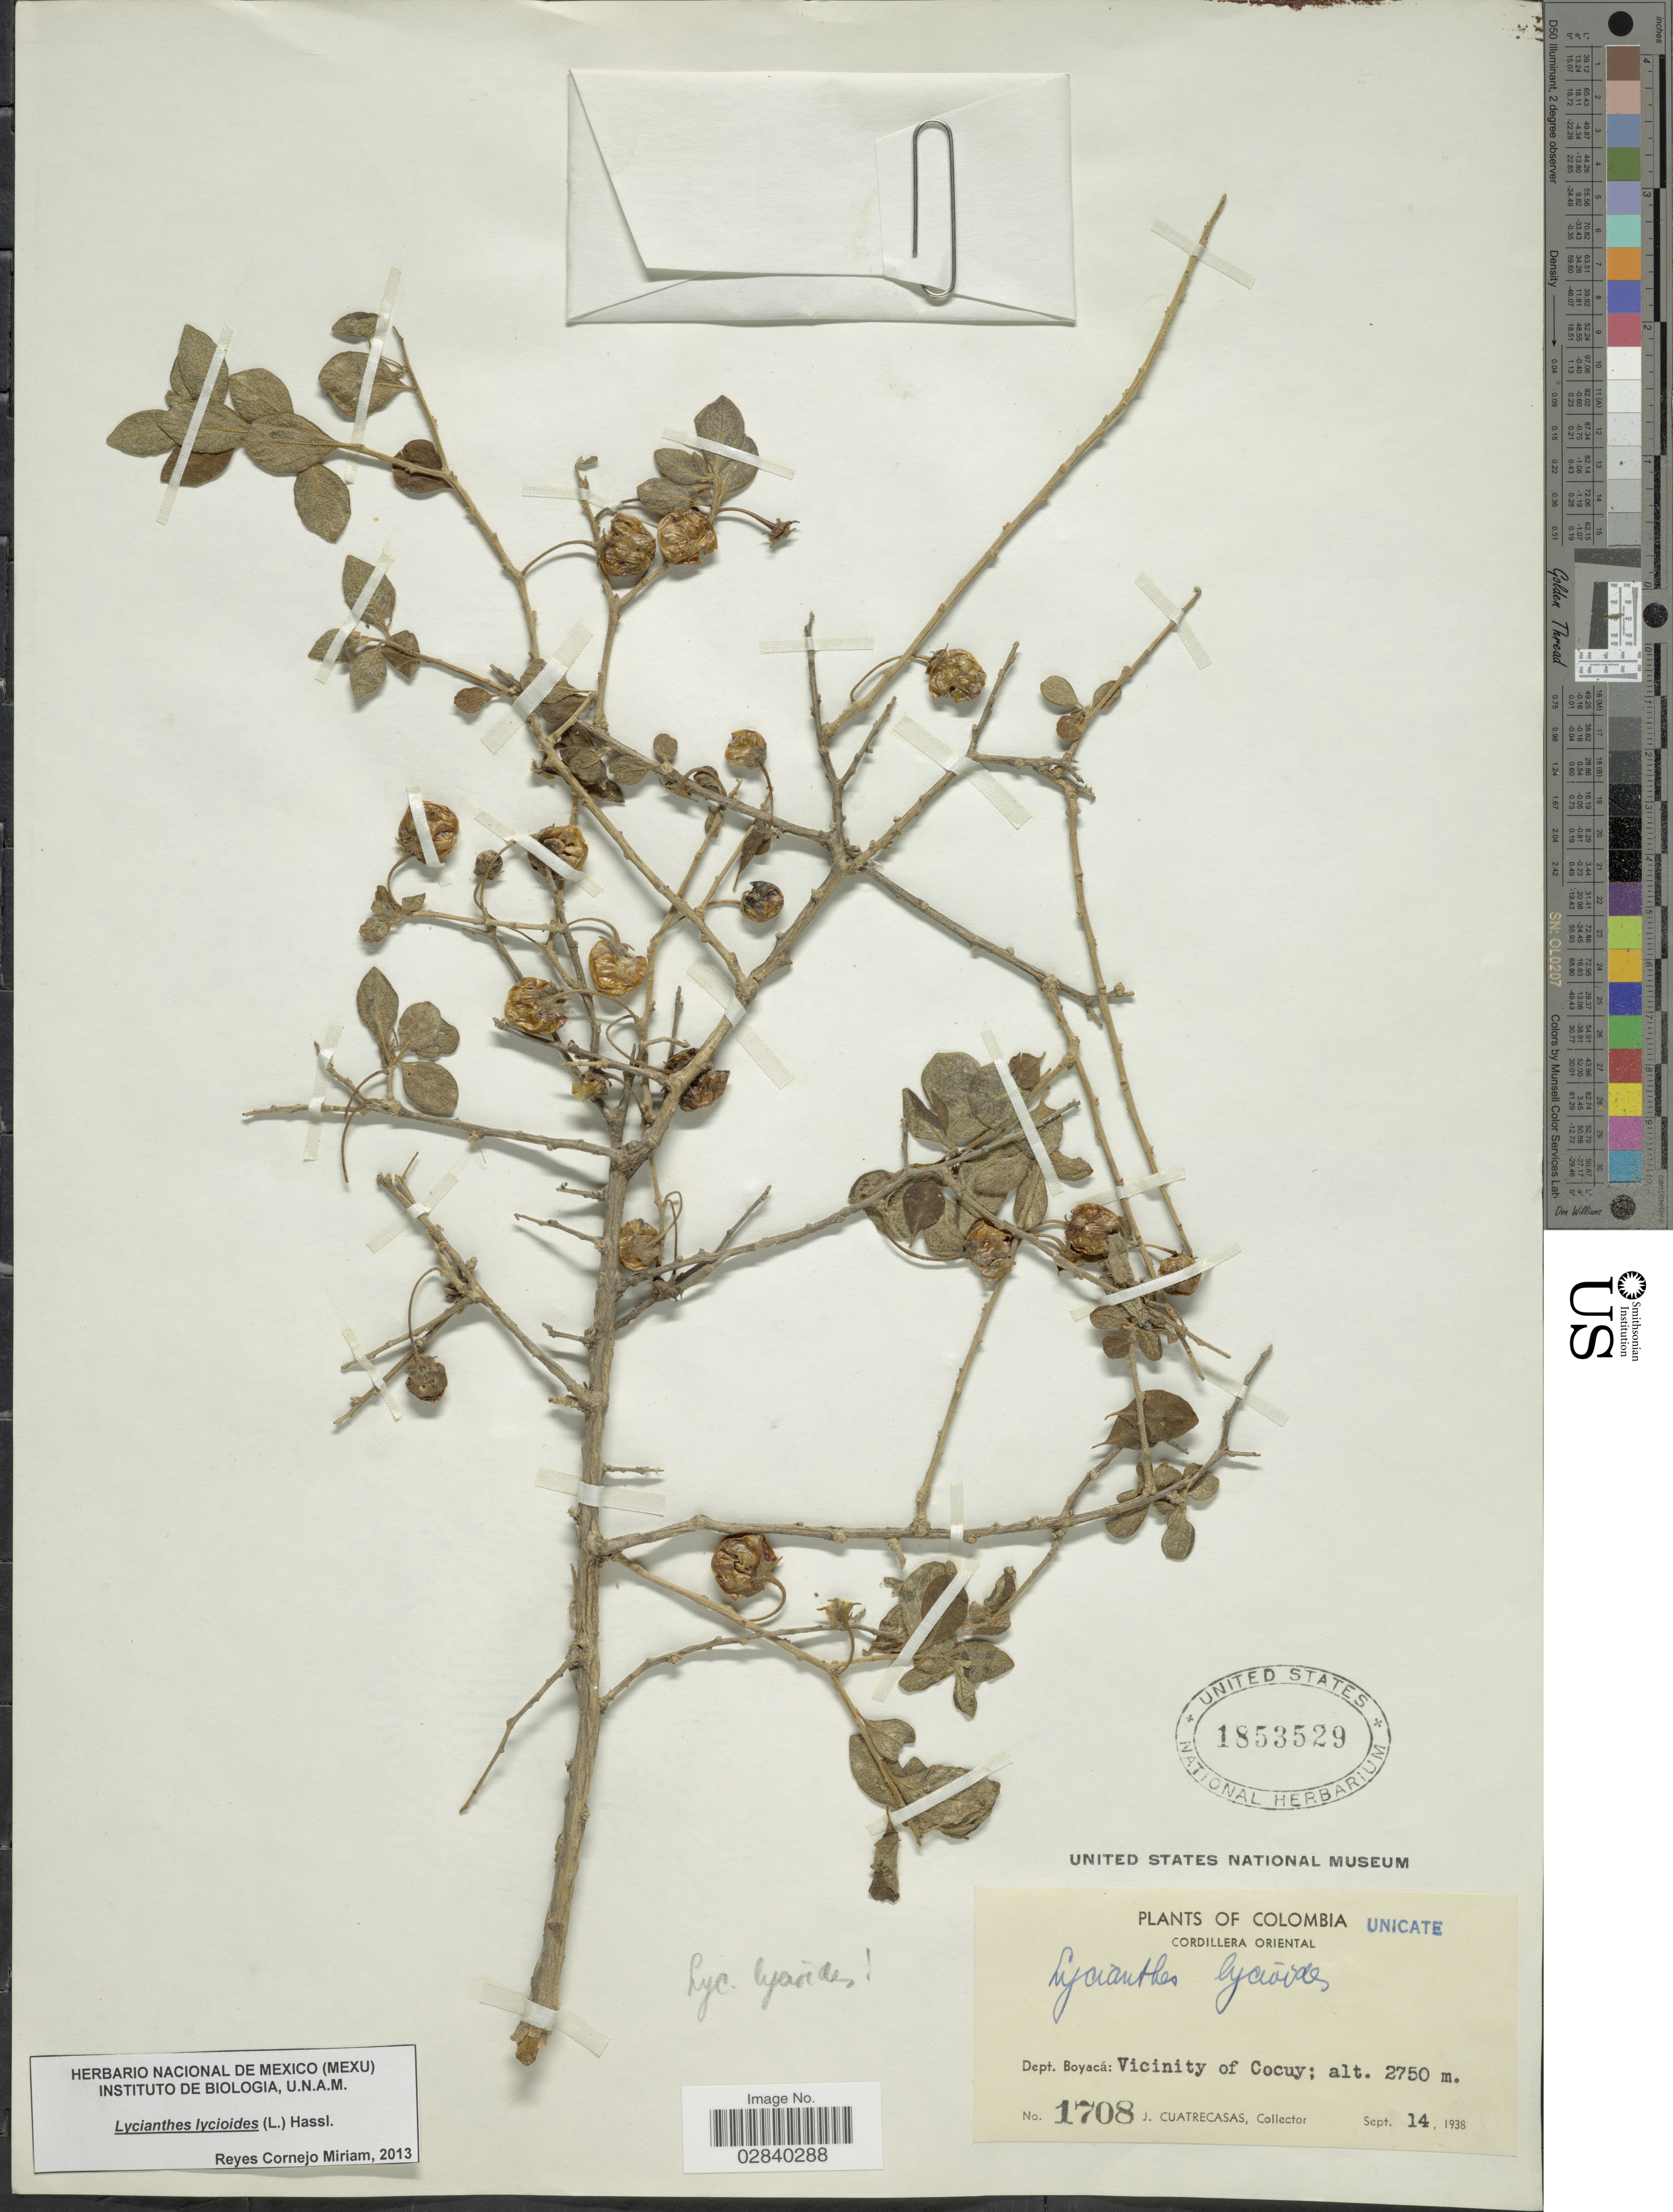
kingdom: Plantae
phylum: Tracheophyta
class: Magnoliopsida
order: Solanales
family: Solanaceae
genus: Lycianthes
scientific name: Lycianthes lycioides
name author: (L.) Hassl.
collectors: J. Cuatrecasas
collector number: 1708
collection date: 1938-09-14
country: Colombia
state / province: Boyacá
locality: Cordillera Oriental. Dept. Boyacá: Vicinity of Cocuy.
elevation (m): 2750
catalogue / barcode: US 1853529